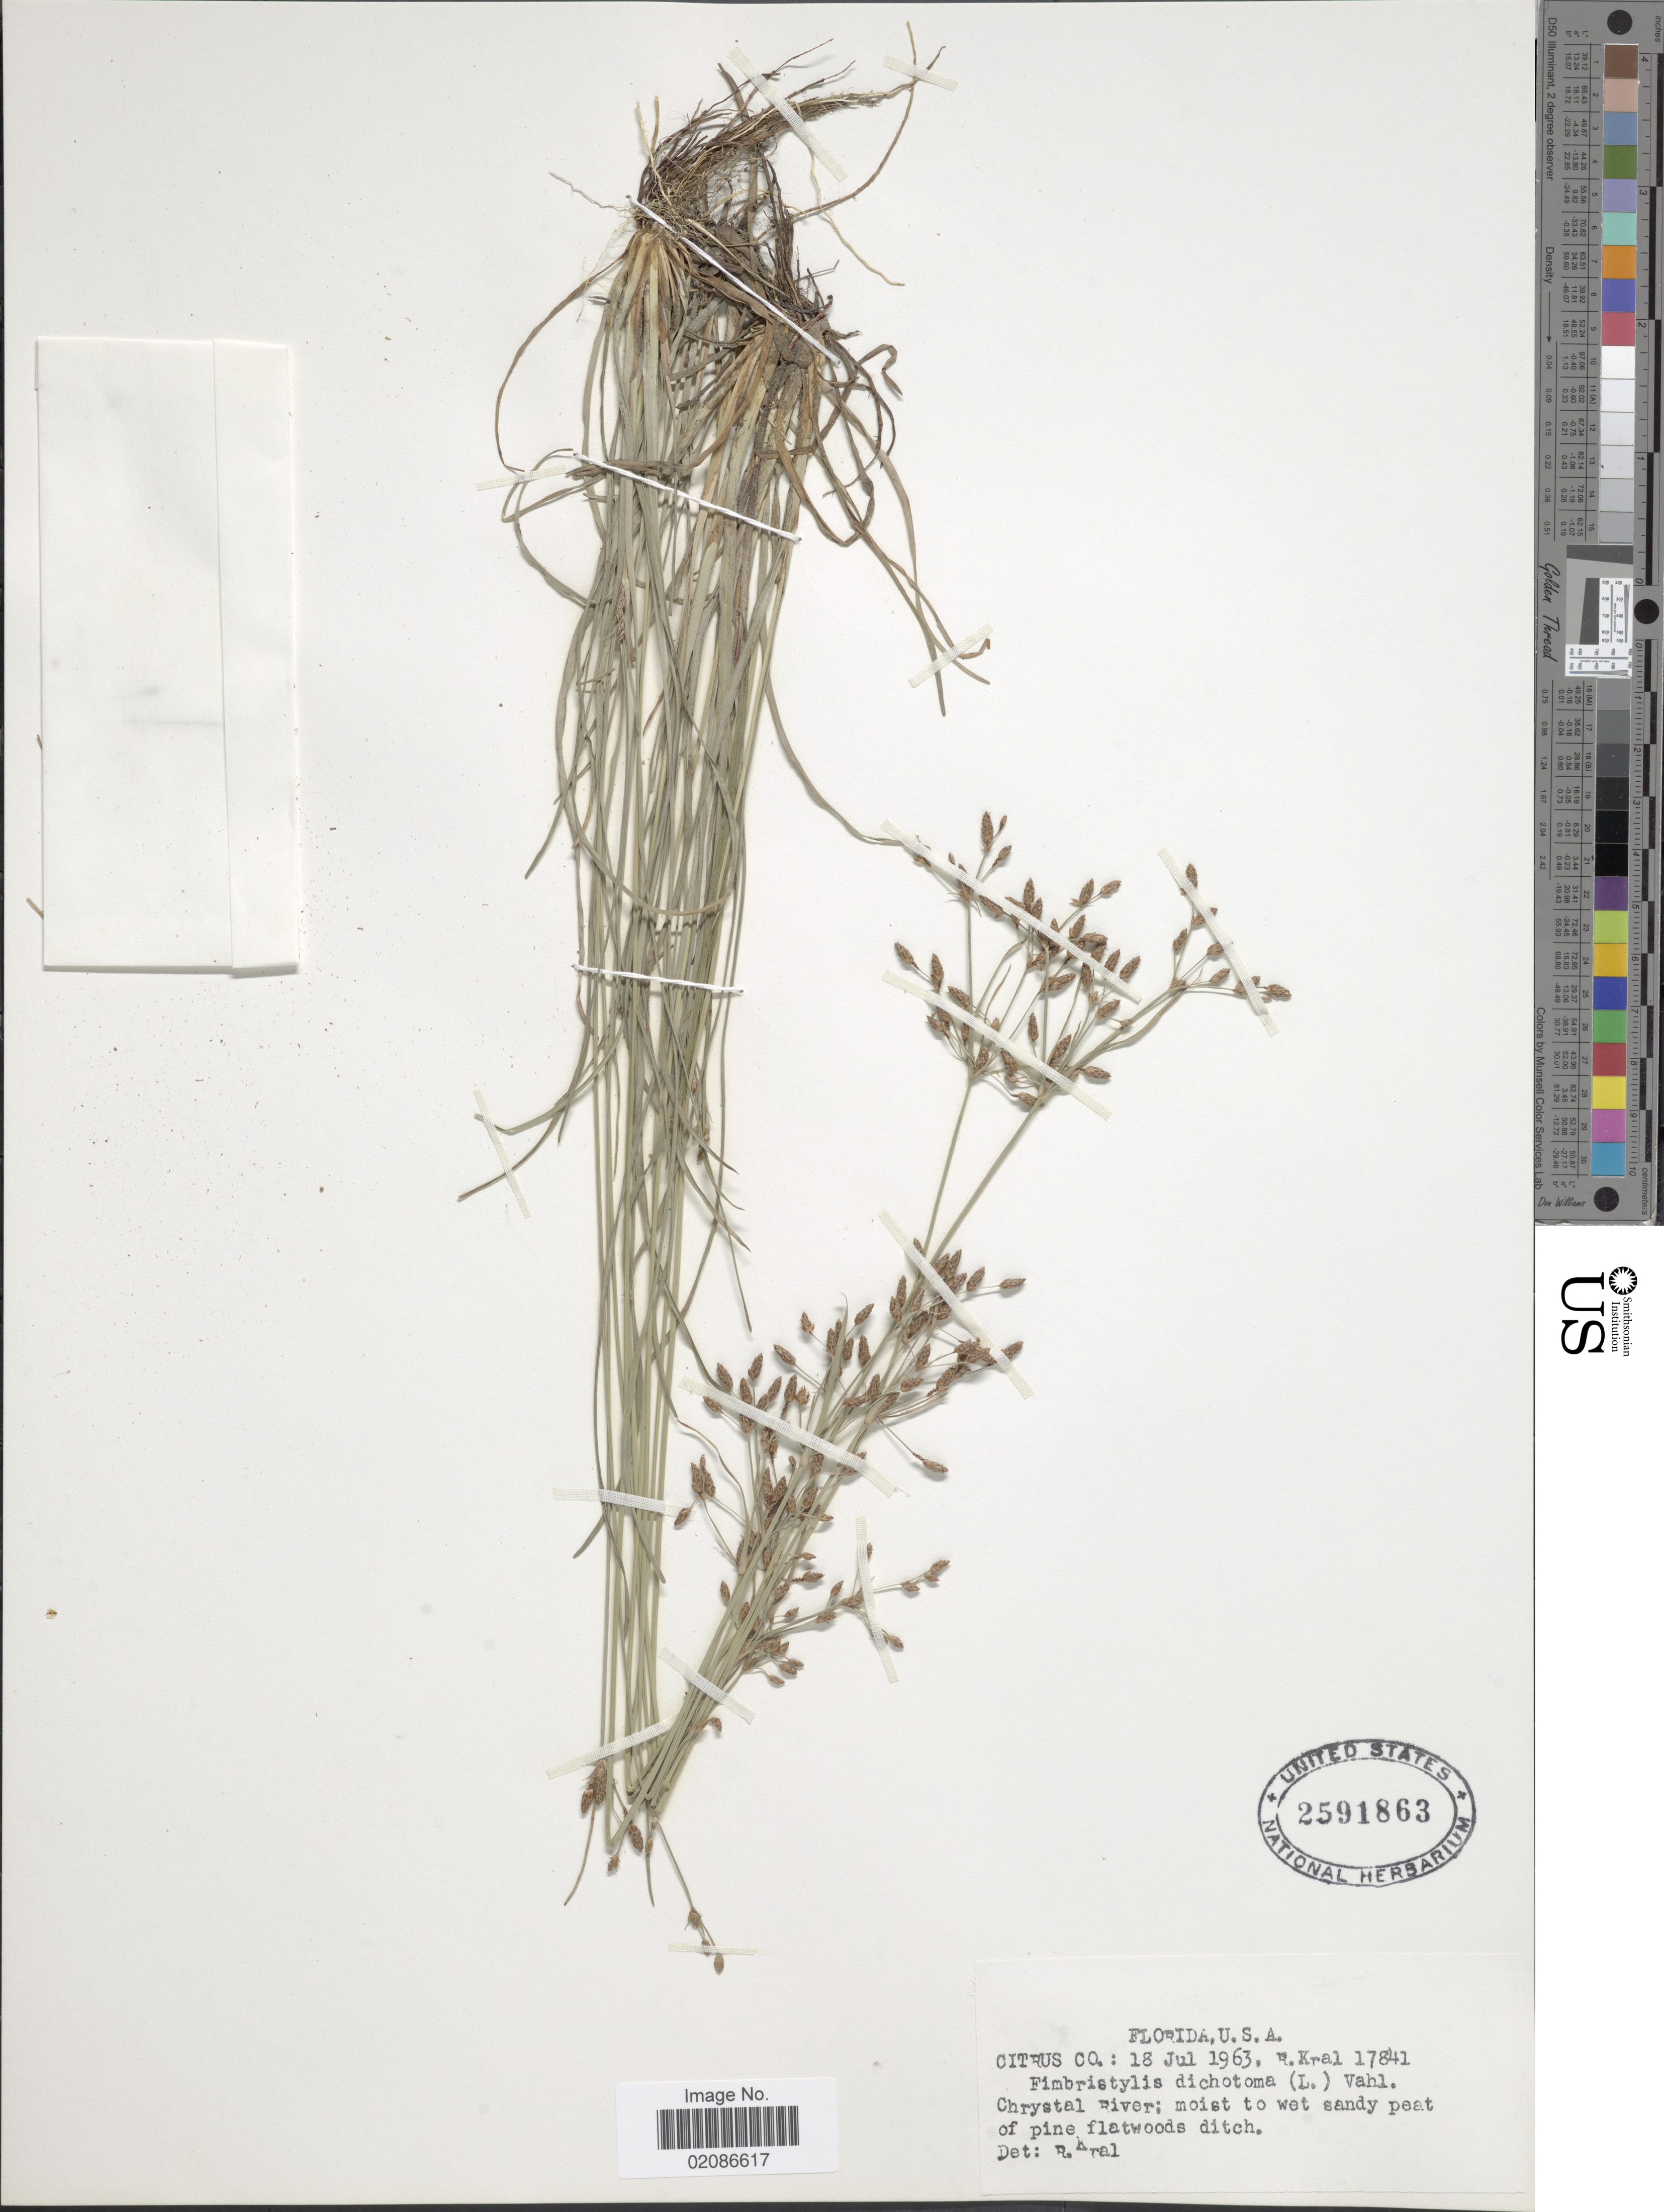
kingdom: Plantae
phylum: Tracheophyta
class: Liliopsida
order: Poales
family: Cyperaceae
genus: Fimbristylis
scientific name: Fimbristylis dichotoma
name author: (L.) Vahl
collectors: R. Kral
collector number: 17841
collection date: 1963-07-18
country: United States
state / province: Florida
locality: U.S.A. Citrus Co.: Chrystal River; moist to wet sandy peat of pine flatwoods ditch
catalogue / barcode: US 2591863